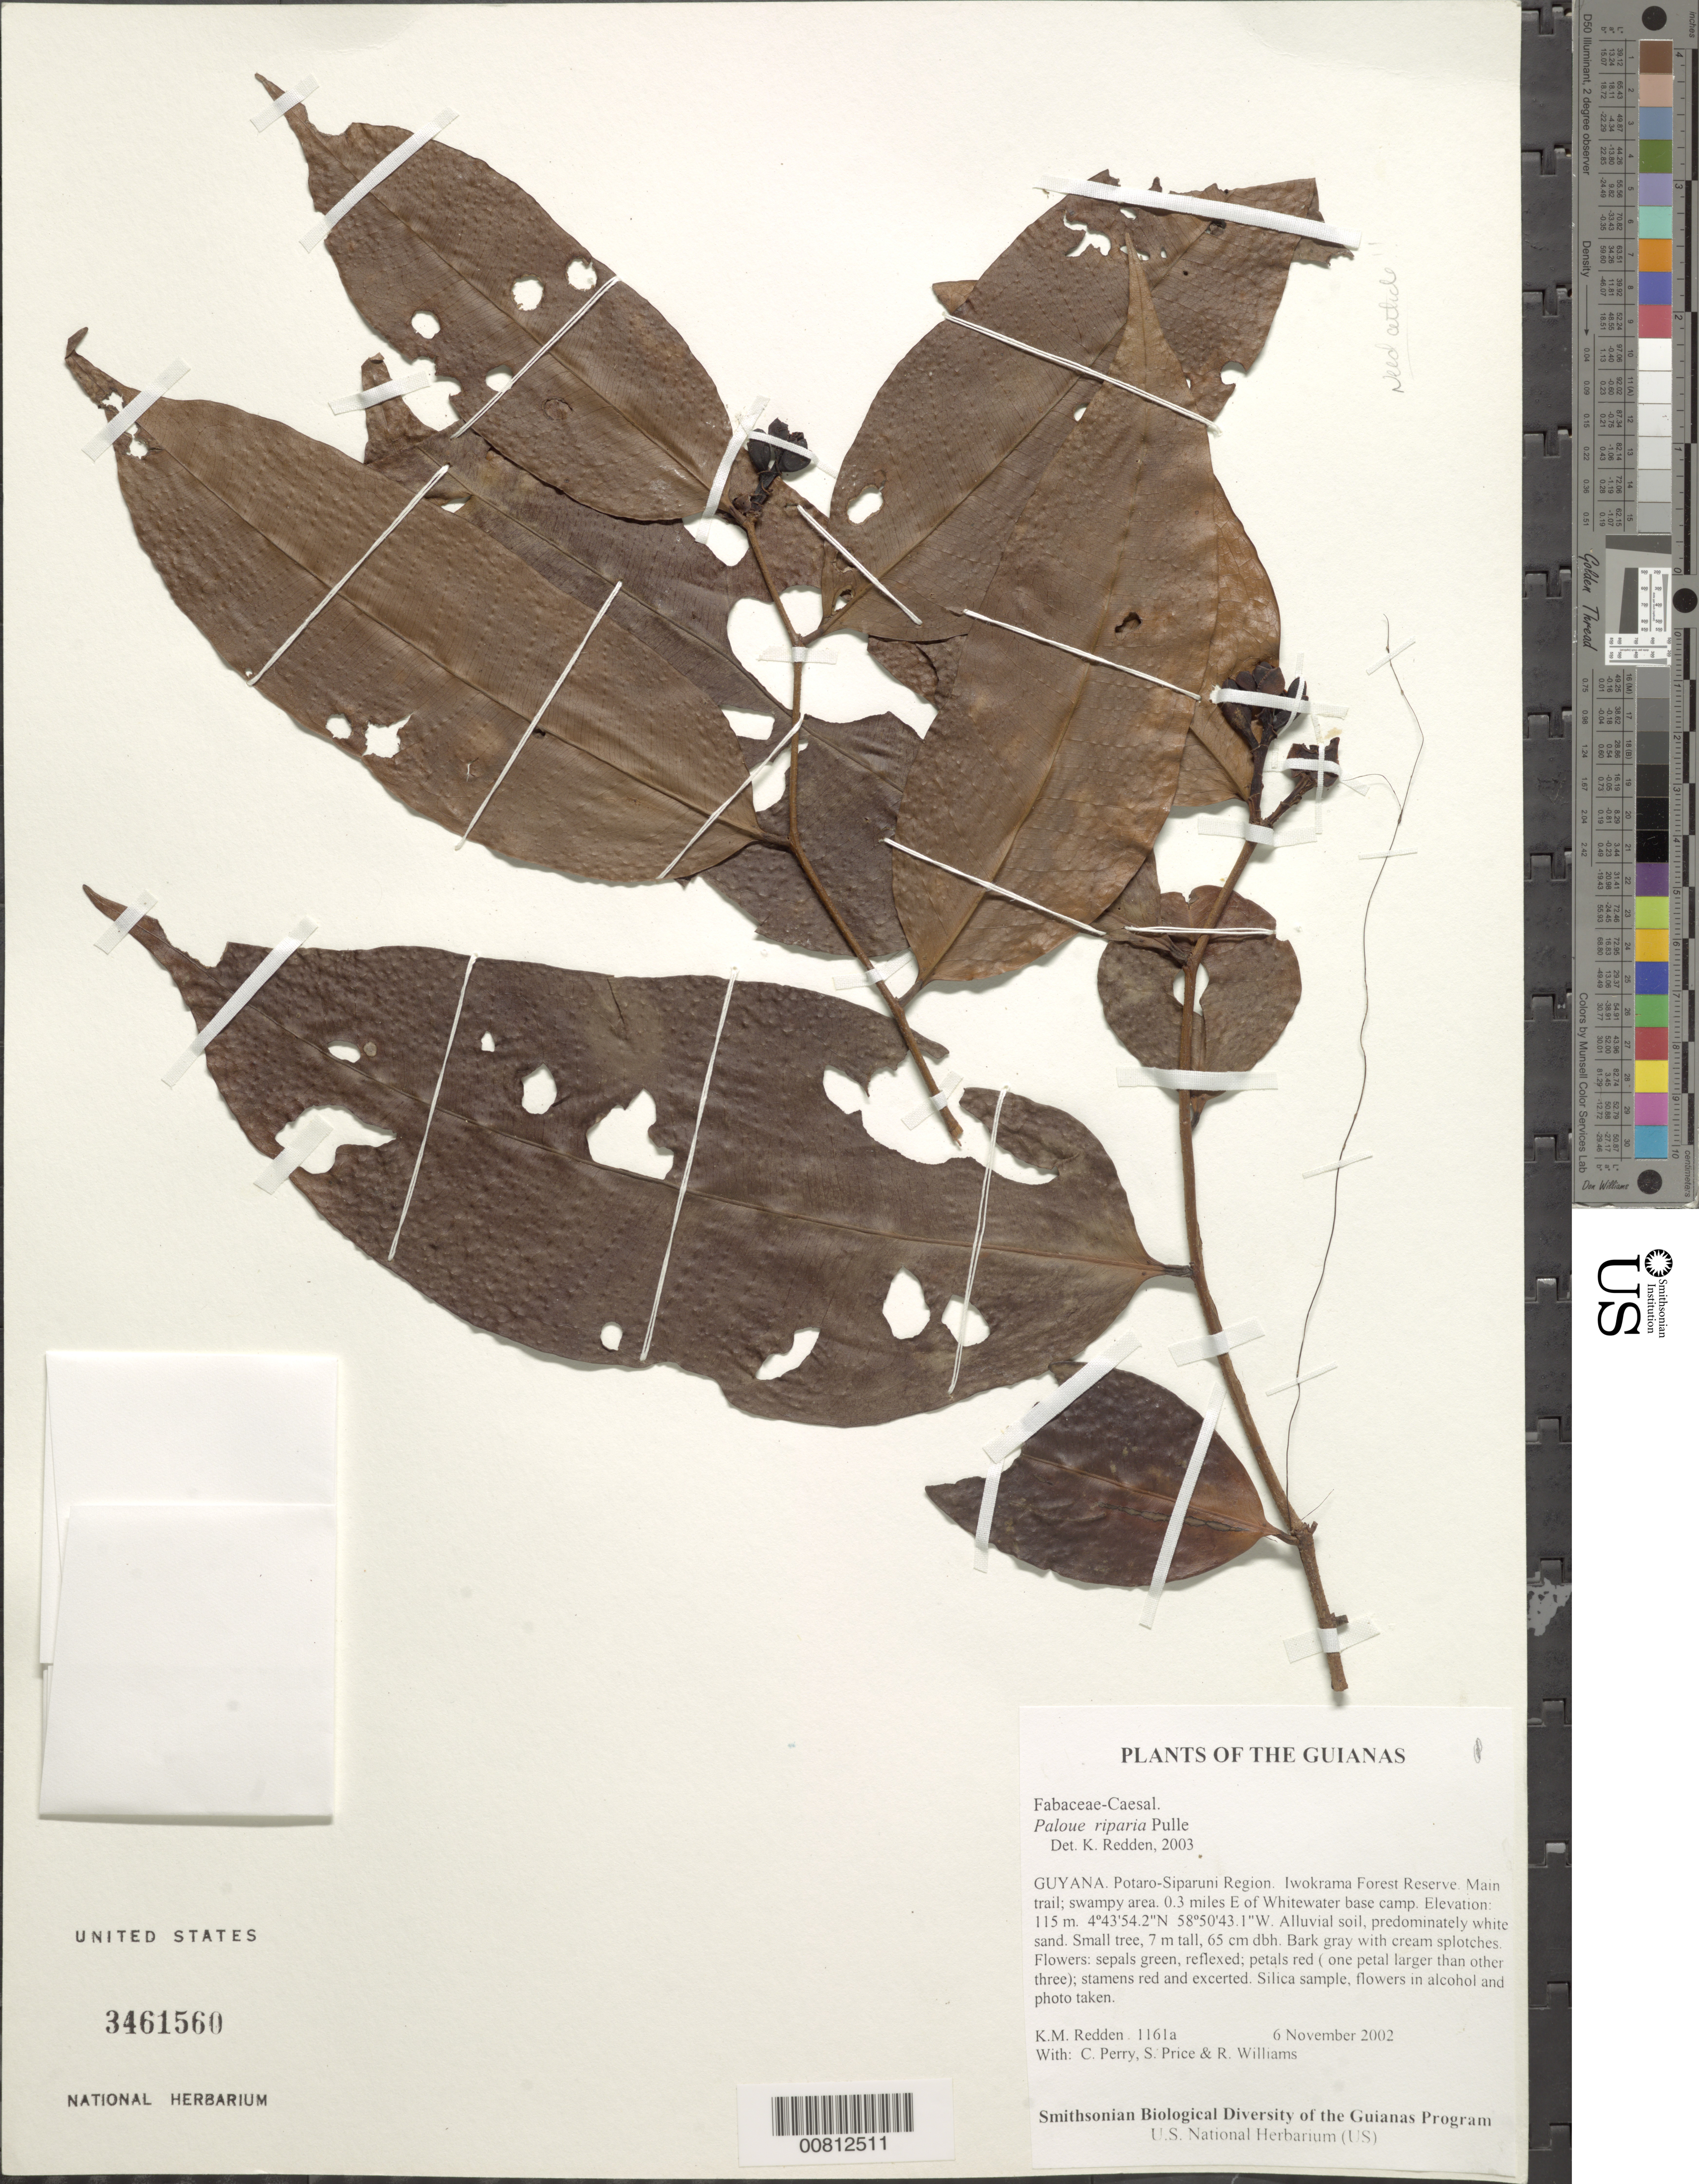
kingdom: Plantae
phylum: Tracheophyta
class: Magnoliopsida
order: Fabales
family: Fabaceae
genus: Paloue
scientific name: Paloue riparia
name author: Pulle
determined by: Redden, K. M.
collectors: K. M. Redden, C. Perry, S. Price & R. Williams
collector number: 1161 a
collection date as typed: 6 November 2002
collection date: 2002-11-06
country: Guyana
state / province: Potaro-Siparuni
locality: Iwokrama Forest Reserve. Main trail; swampy area. 0.3 miles E of Whitewater base camp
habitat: Alluvial soil, predominately white sand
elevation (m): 115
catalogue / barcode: US 3461560